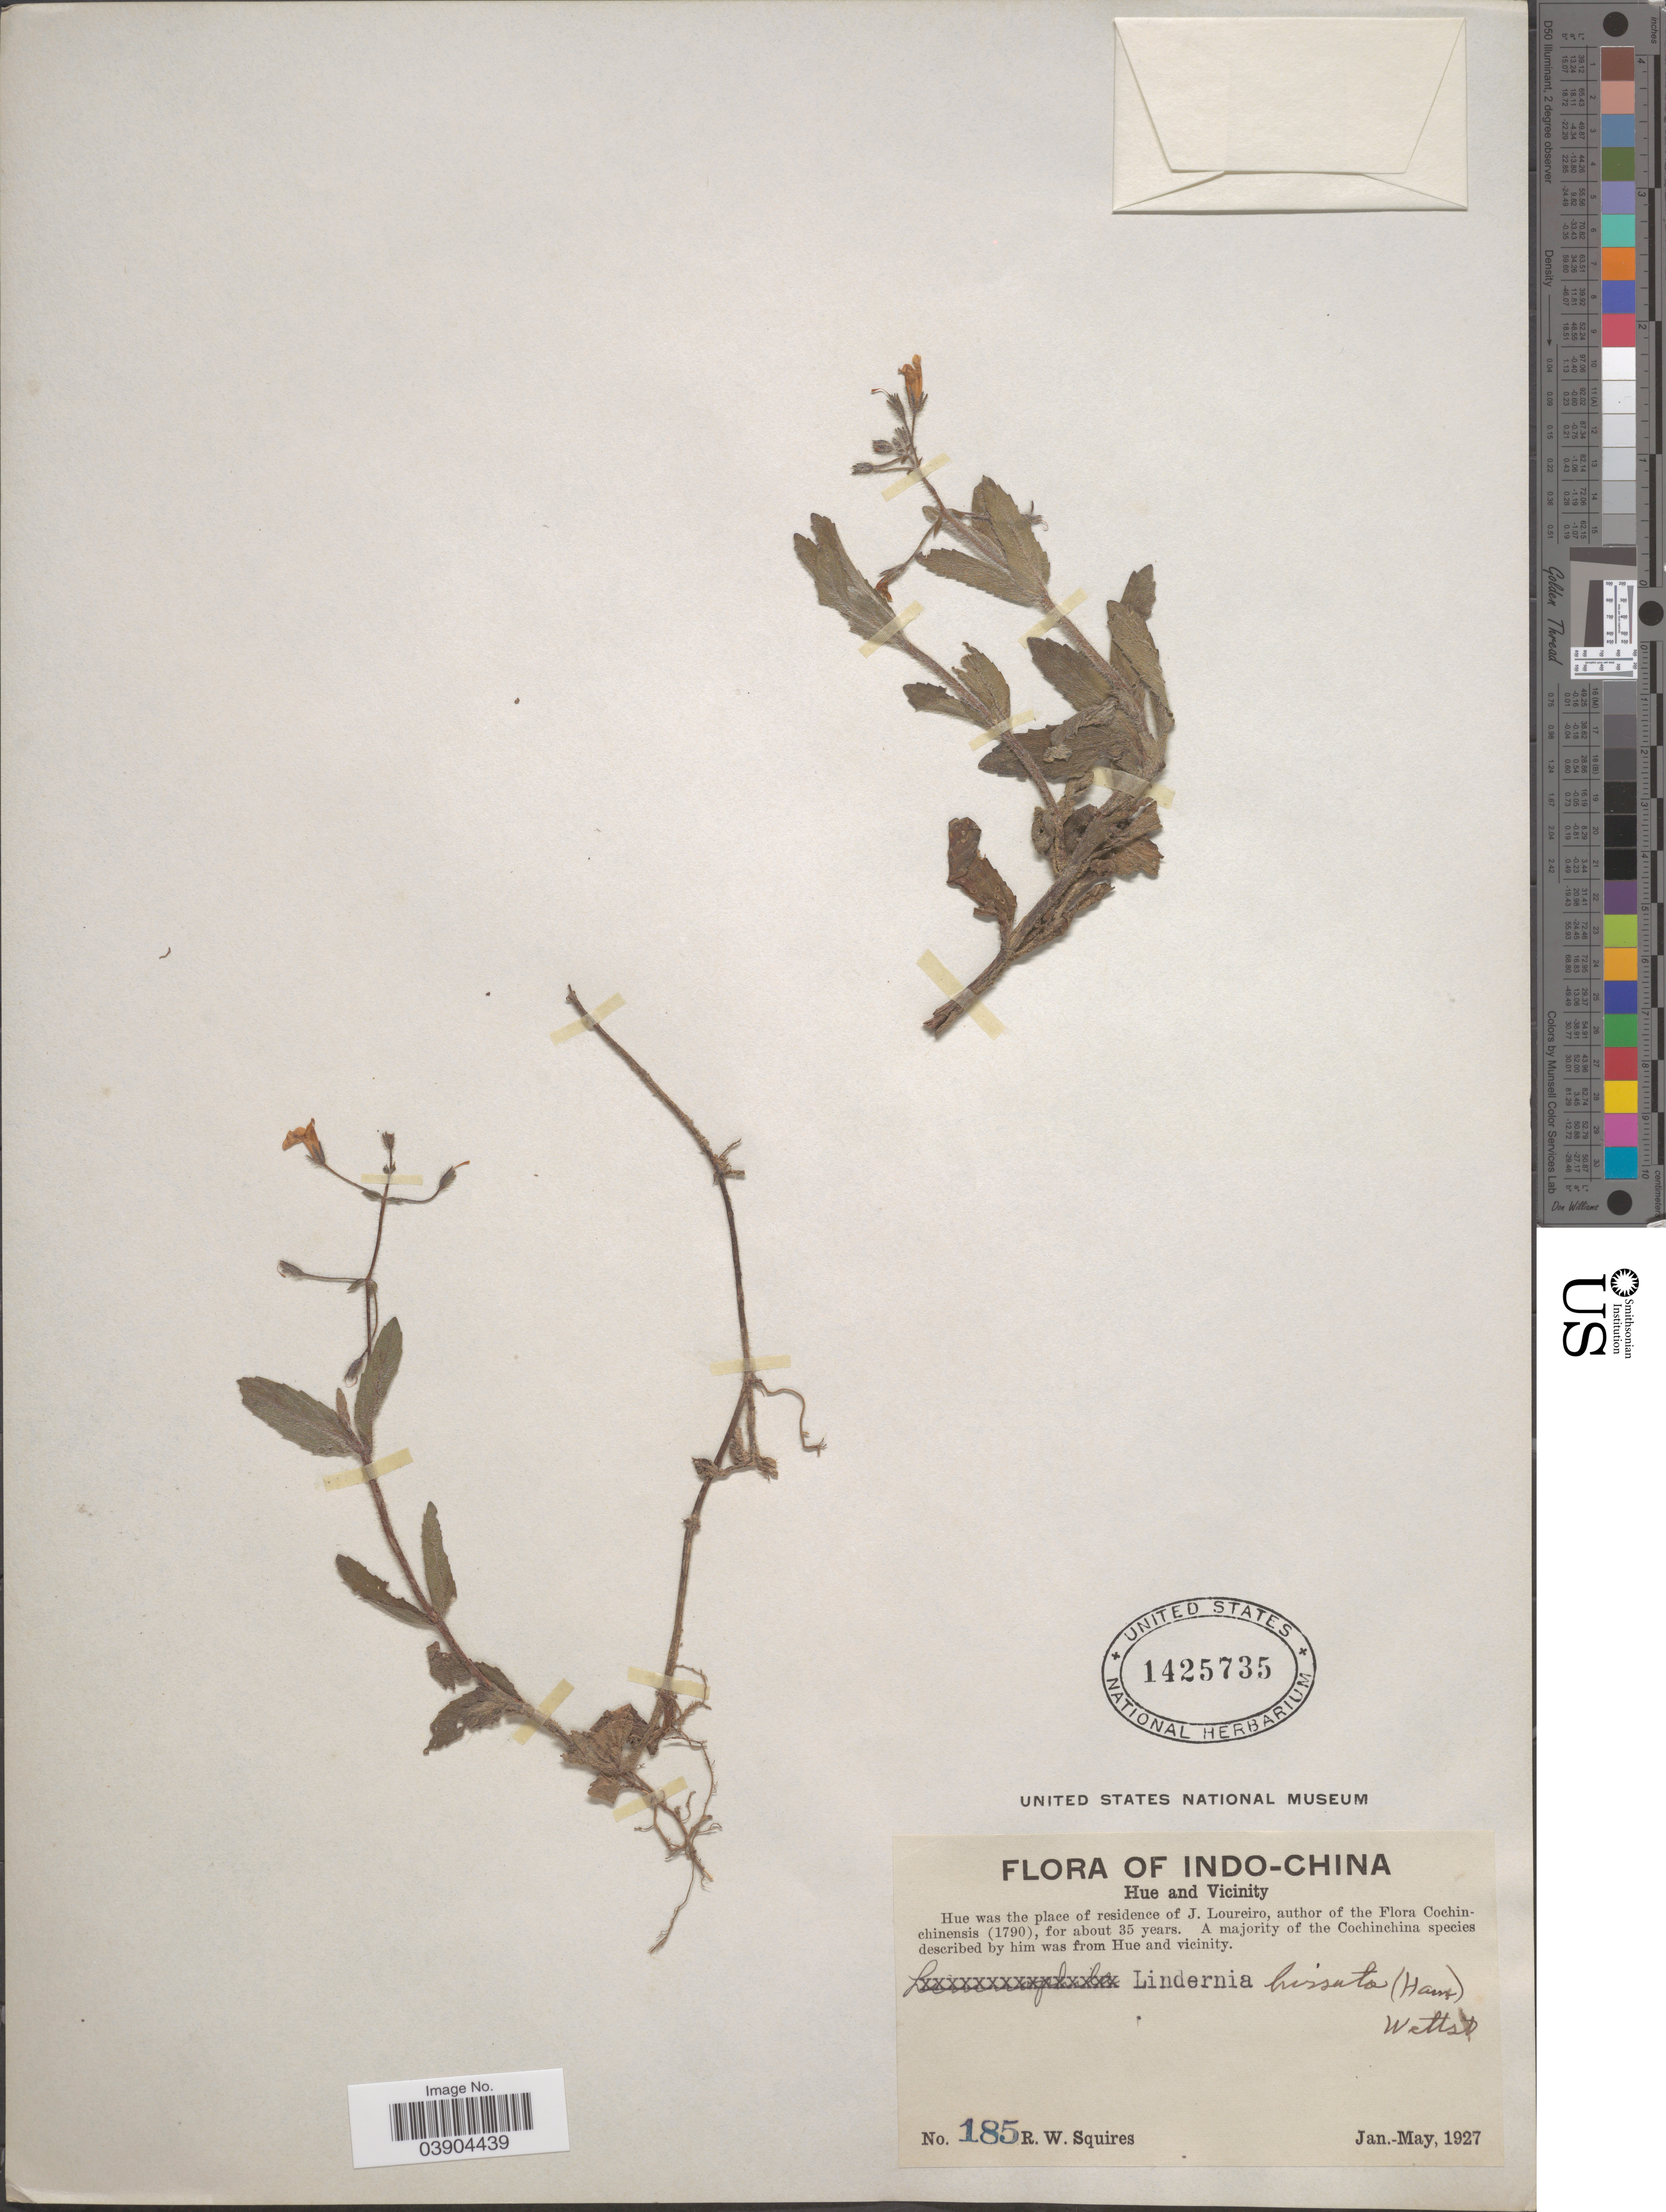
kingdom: Plantae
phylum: Tracheophyta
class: Magnoliopsida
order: Lamiales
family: Linderniaceae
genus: Lindernia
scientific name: Lindernia hirsuta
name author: (Benth.) Wettst.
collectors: R. Squires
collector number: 185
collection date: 1927-01/1927-05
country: Vietnam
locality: Indo-china. Hue and Vicinity.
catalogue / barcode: US 1425735